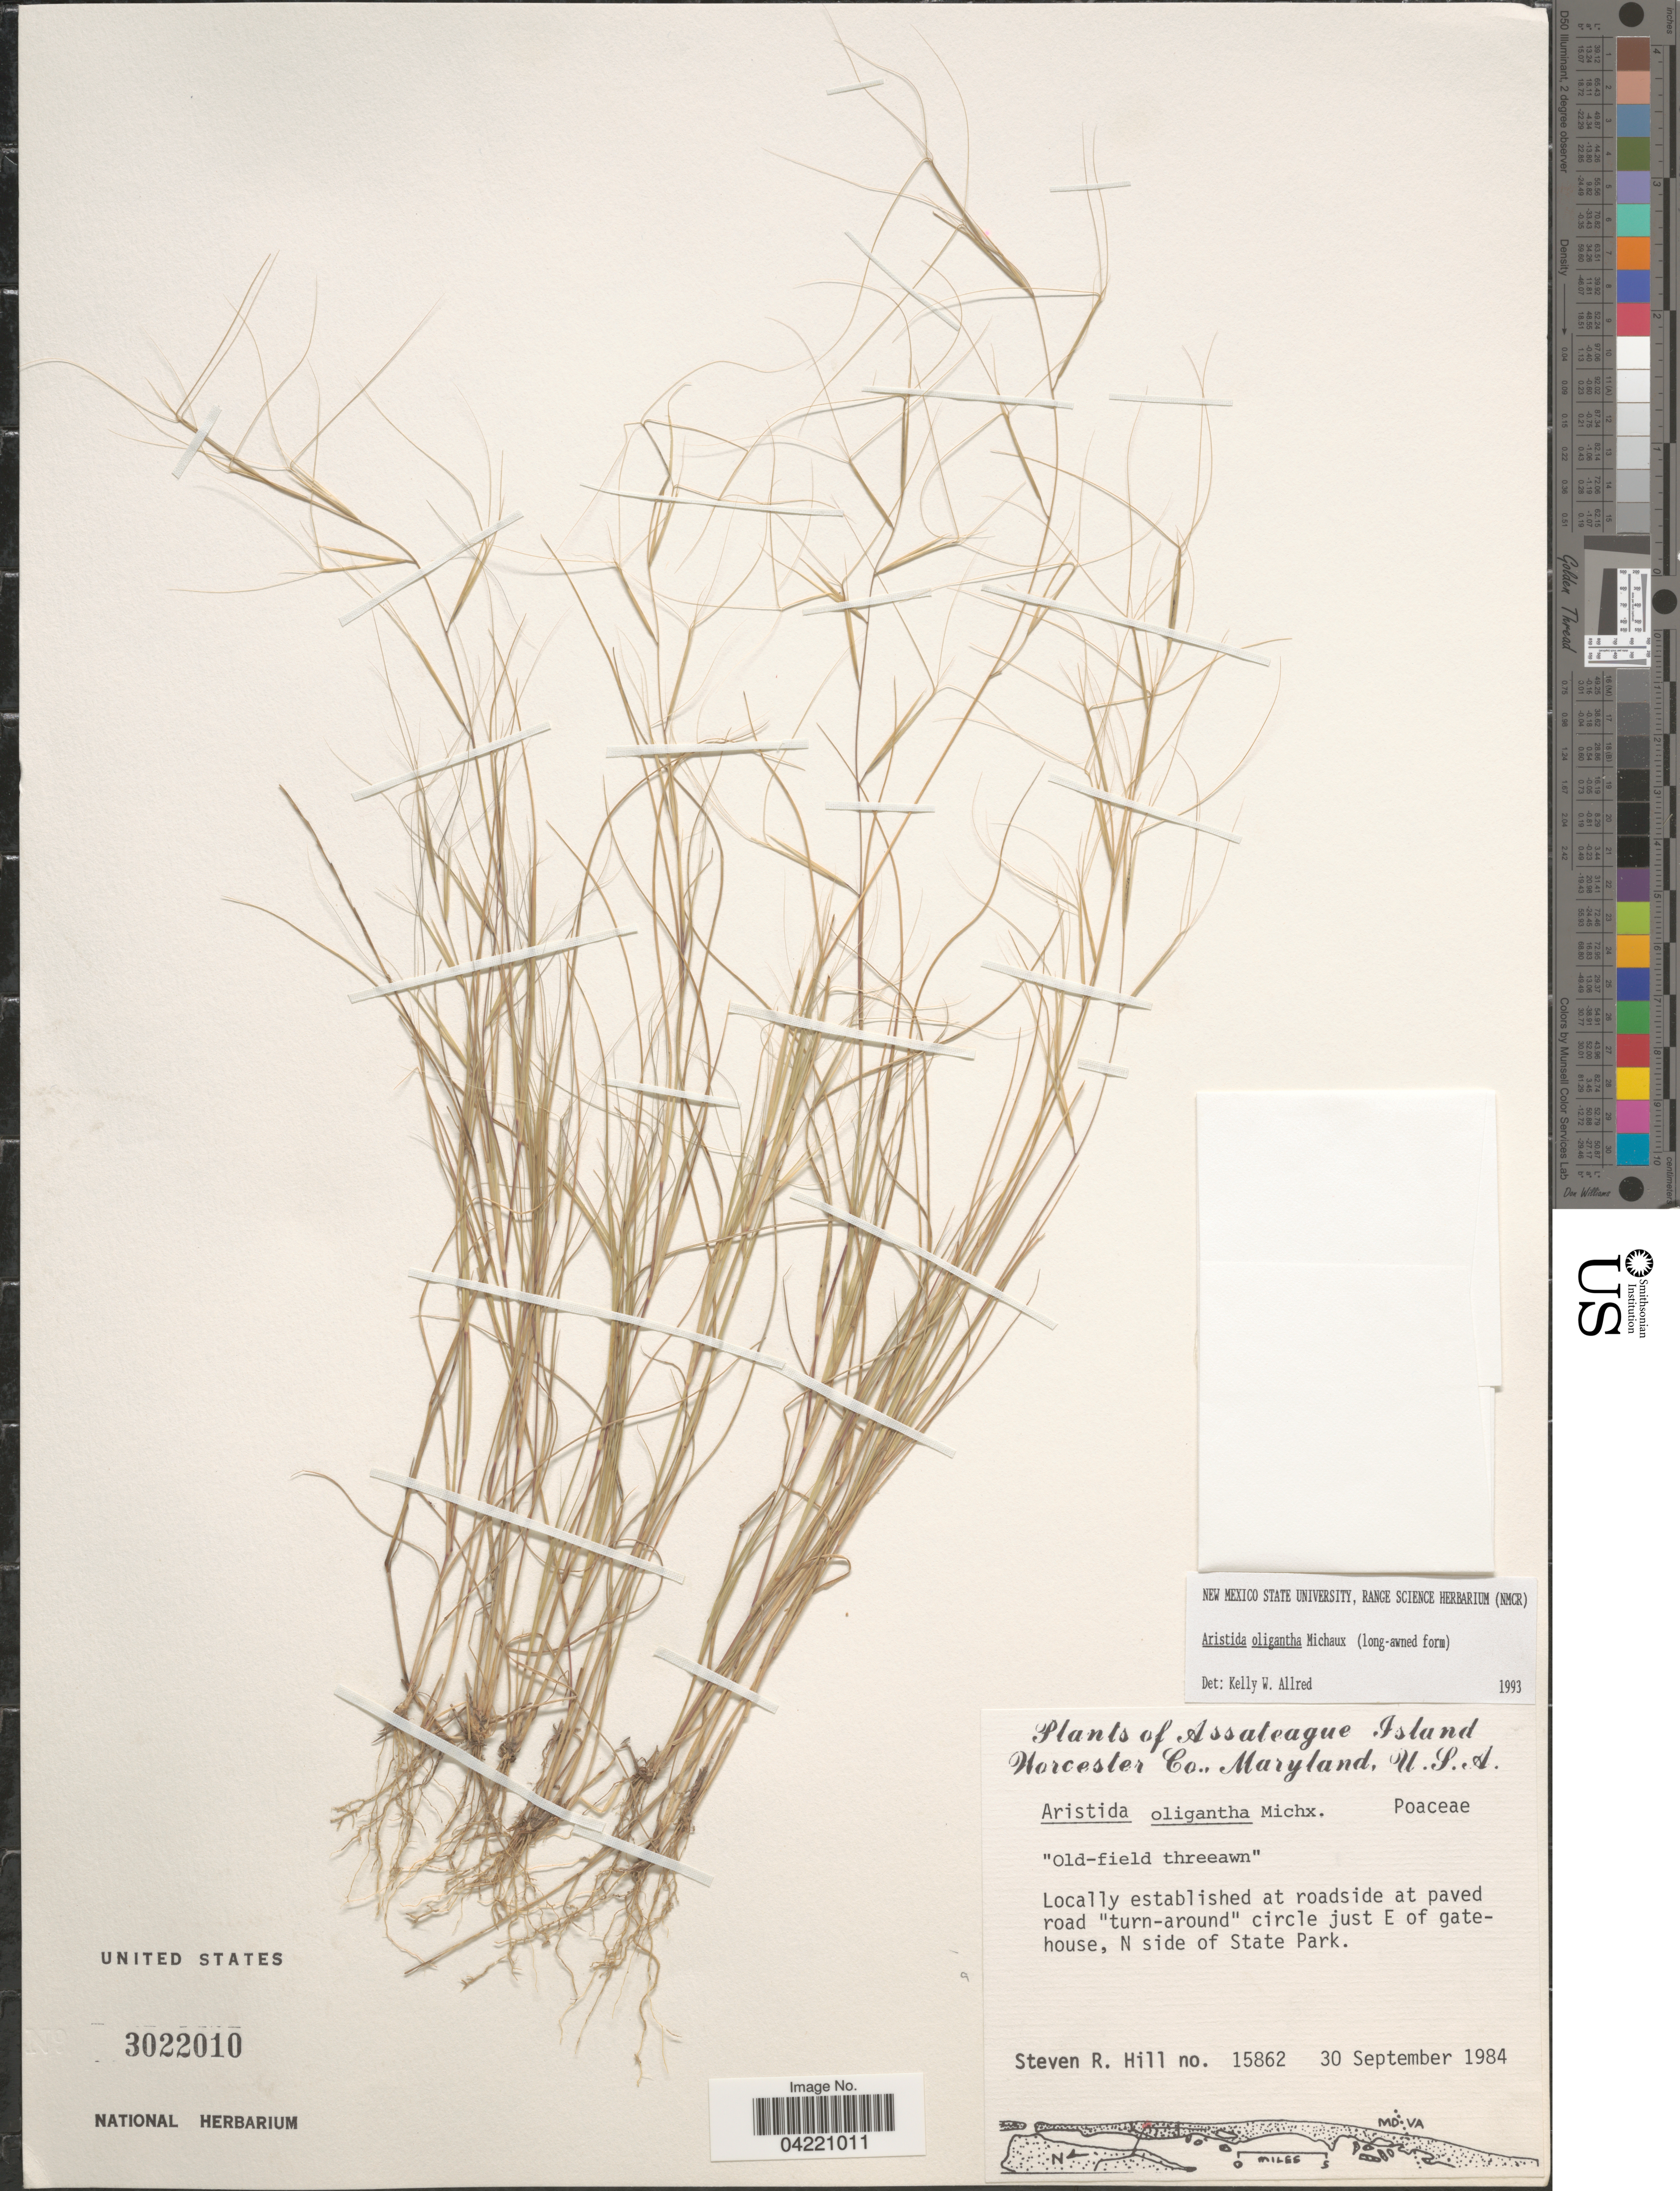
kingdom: Plantae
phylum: Tracheophyta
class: Liliopsida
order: Poales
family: Poaceae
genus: Aristida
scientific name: Aristida oligantha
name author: Michx.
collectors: S. Hill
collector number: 15862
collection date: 1984-09-30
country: United States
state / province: Maryland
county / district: Worcester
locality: Assaleague Island. Worcester Co. Locally establised at roadside at paved road "turn-around" circle just E of gatehouse, N side of State Park.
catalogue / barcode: US 3022010